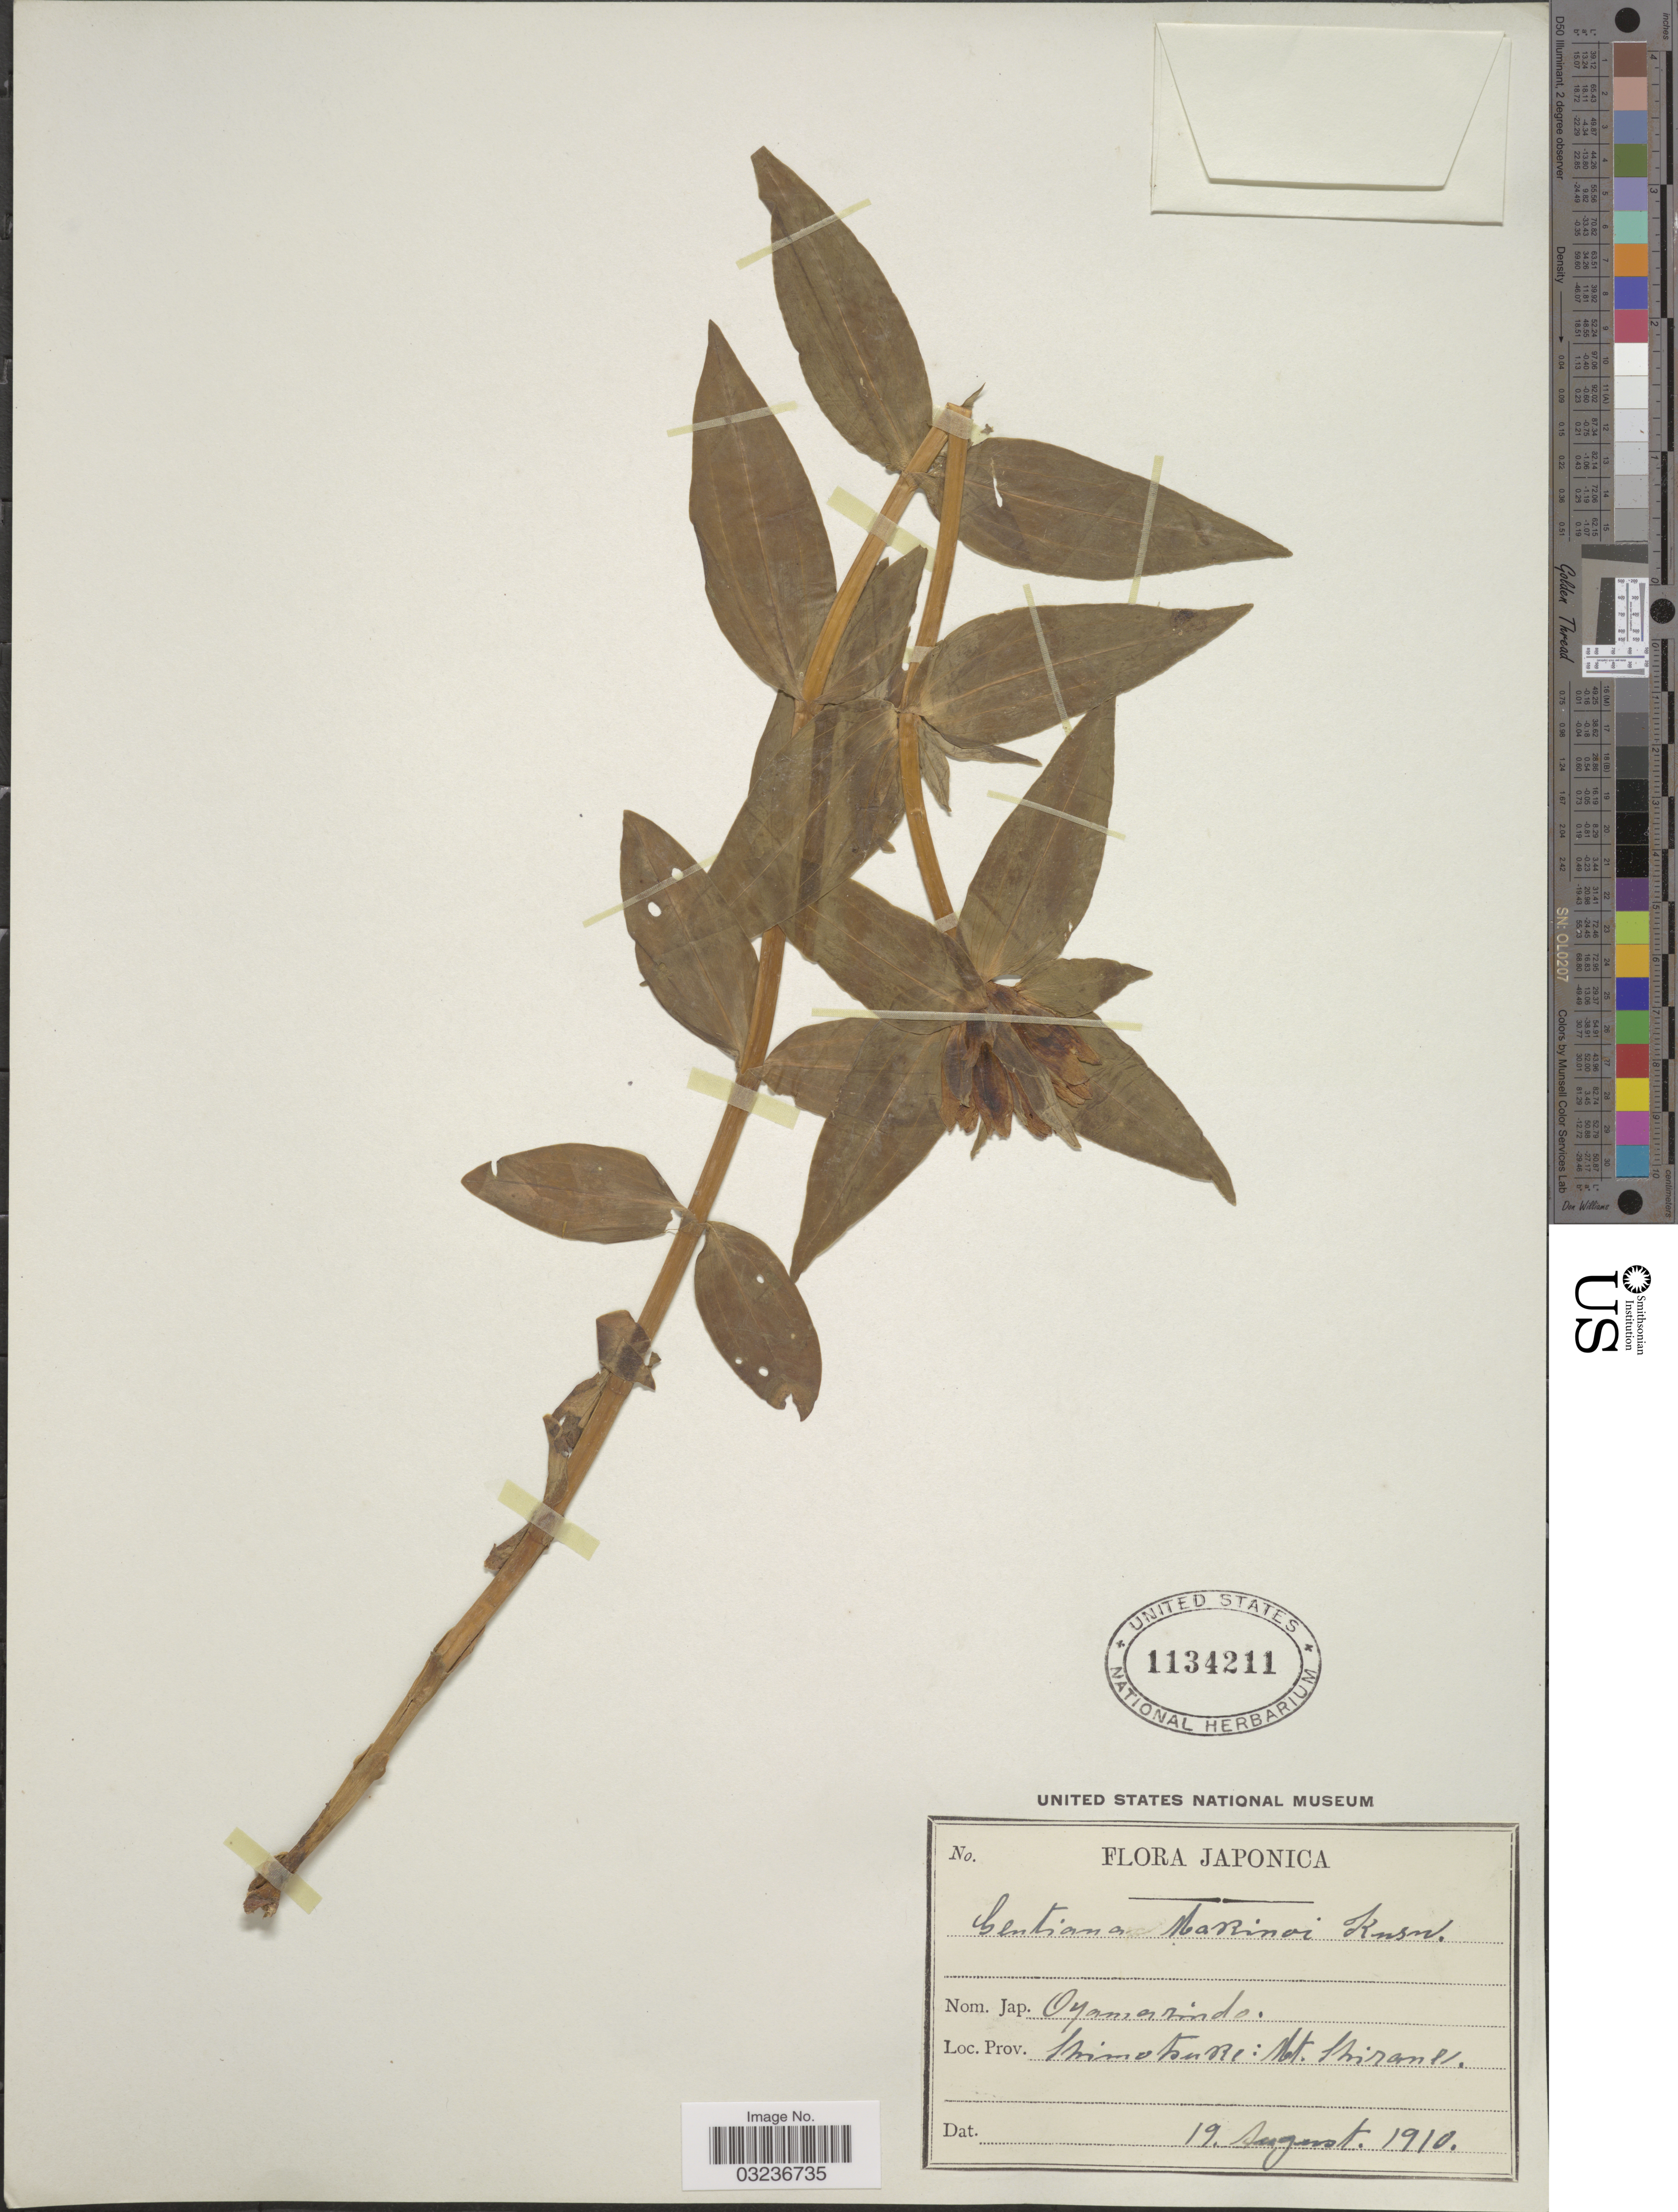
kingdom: Plantae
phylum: Tracheophyta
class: Magnoliopsida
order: Gentianales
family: Gentianaceae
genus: Gentiana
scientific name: Gentiana makinoi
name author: Kusn.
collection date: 1910-08-19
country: Japan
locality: Japonica, Shimotsuki: Mt. Shirane.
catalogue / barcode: US 1134211